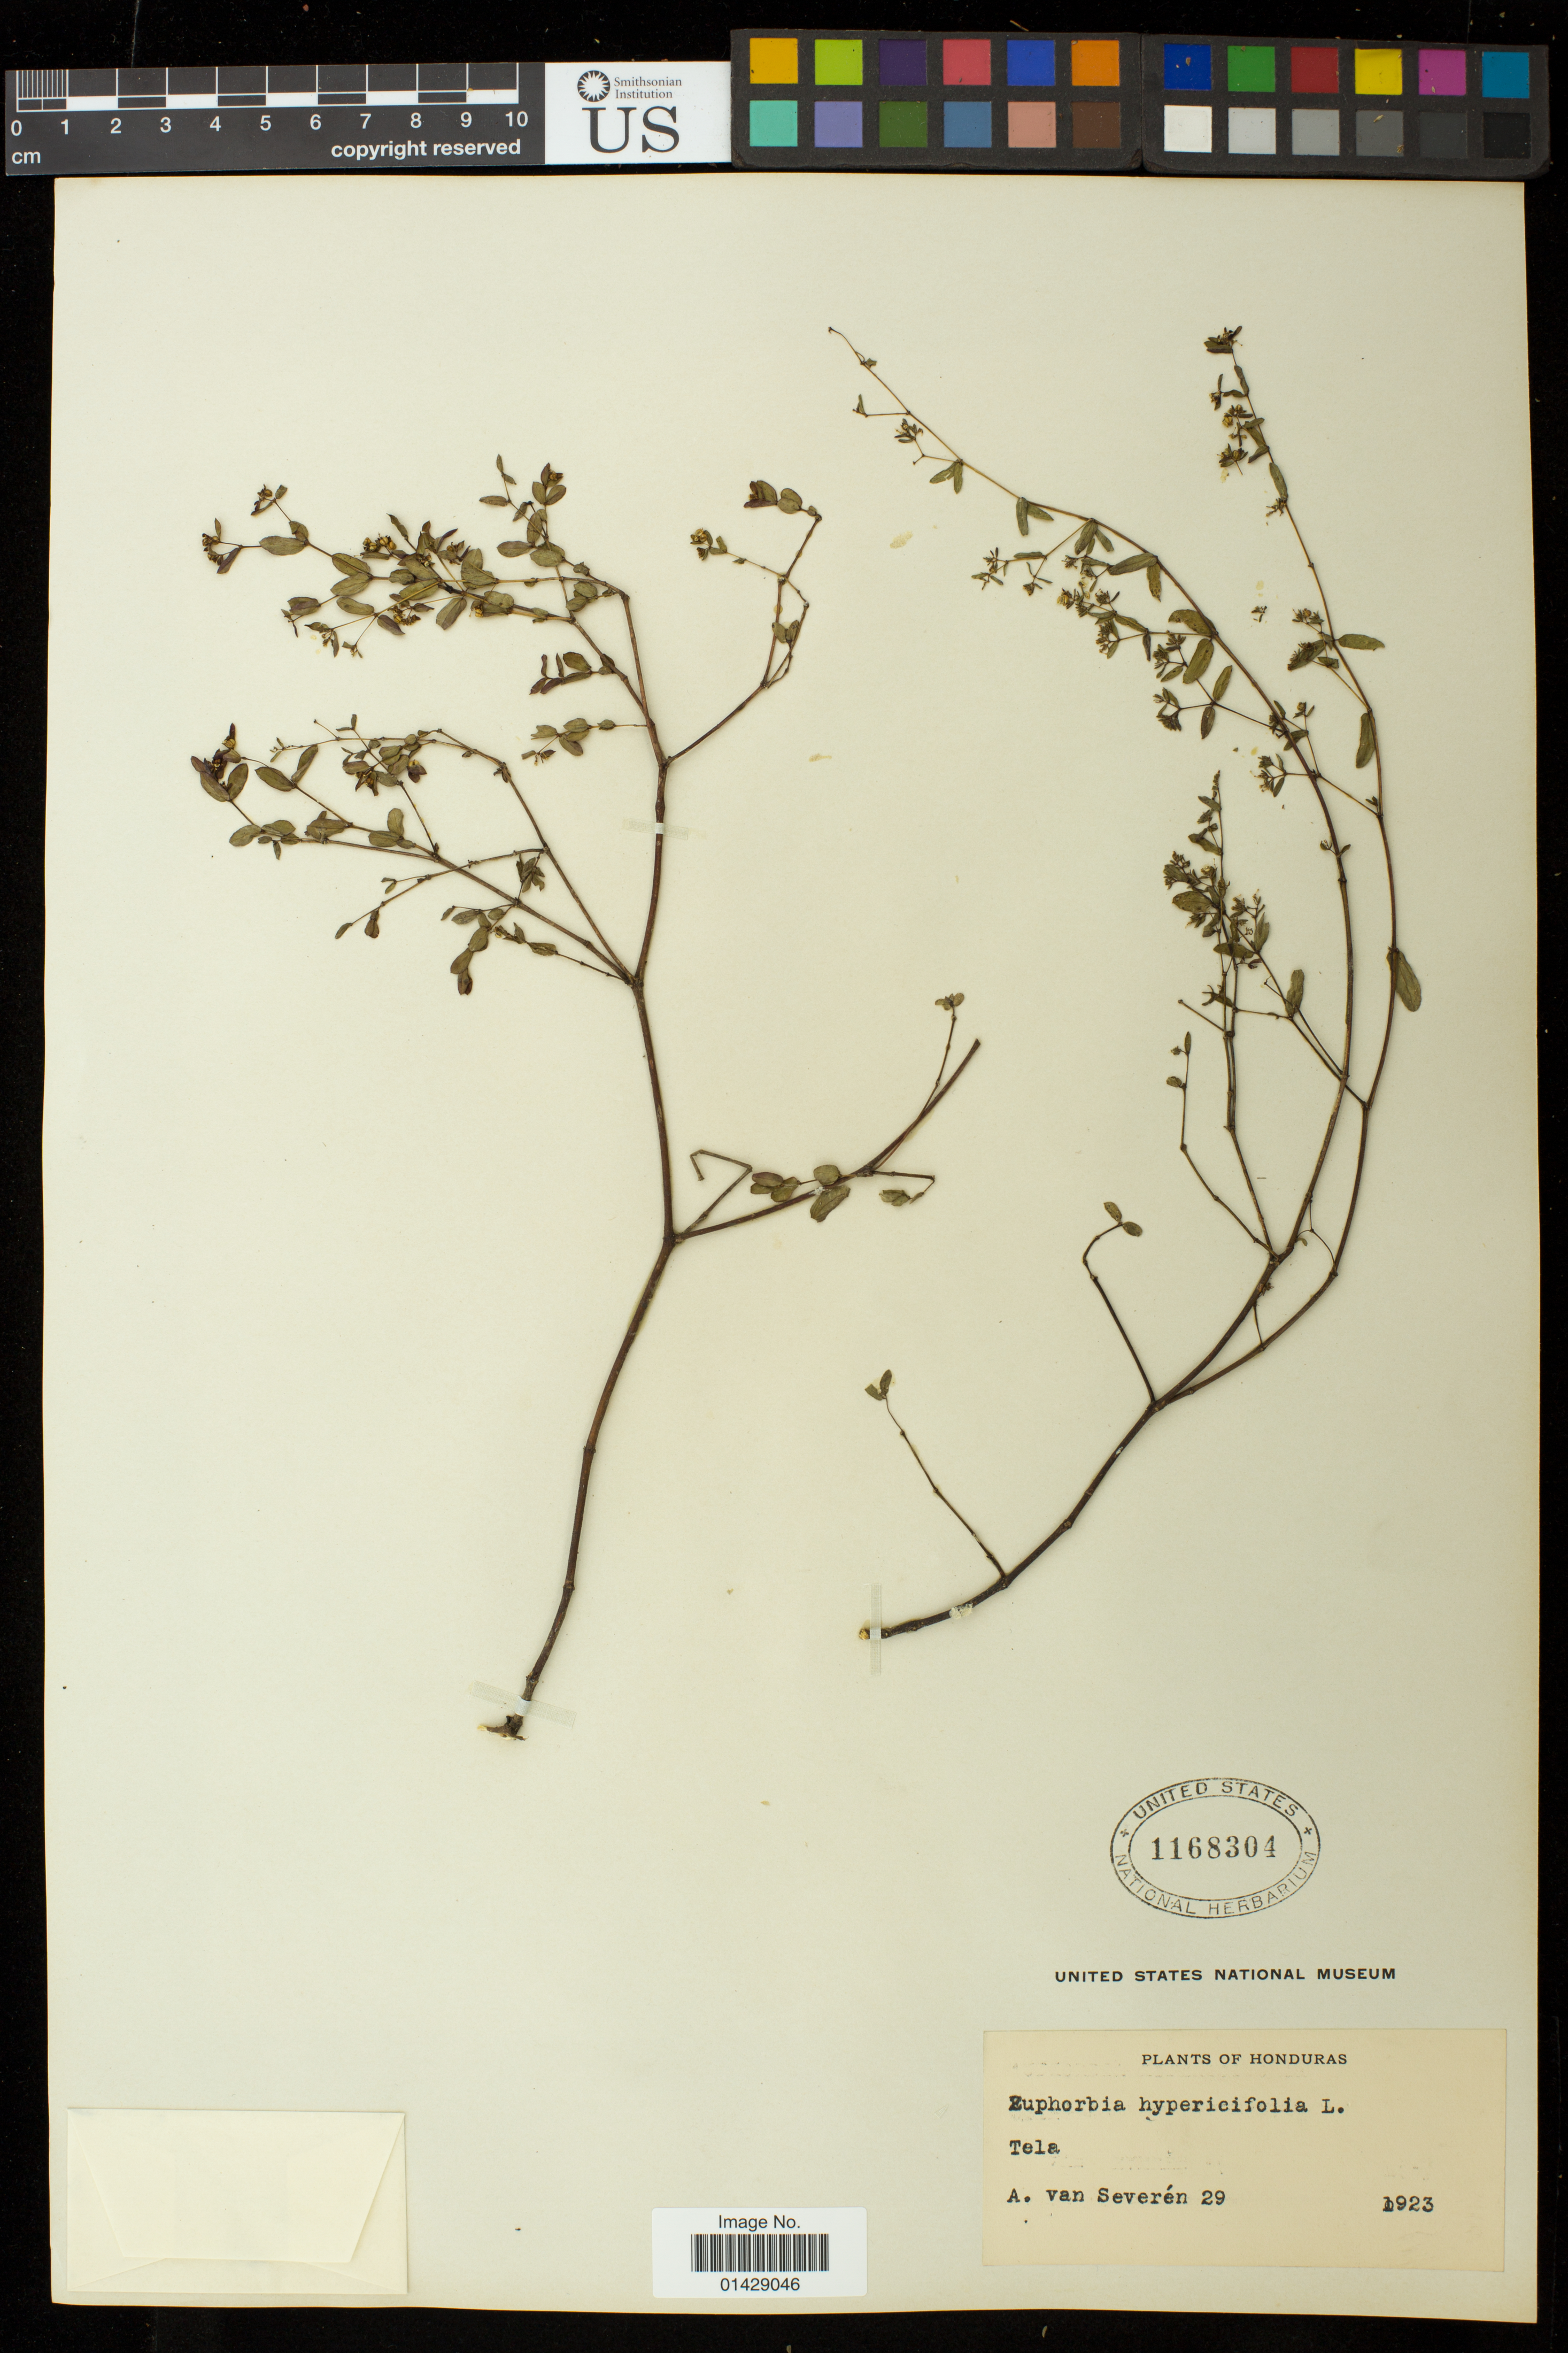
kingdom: Plantae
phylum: Tracheophyta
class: Magnoliopsida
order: Malpighiales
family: Euphorbiaceae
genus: Euphorbia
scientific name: Euphorbia hyssopifolia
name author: L.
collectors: A. van Severén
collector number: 29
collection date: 1923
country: Honduras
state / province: Atlántida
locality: Tela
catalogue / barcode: US 1168304